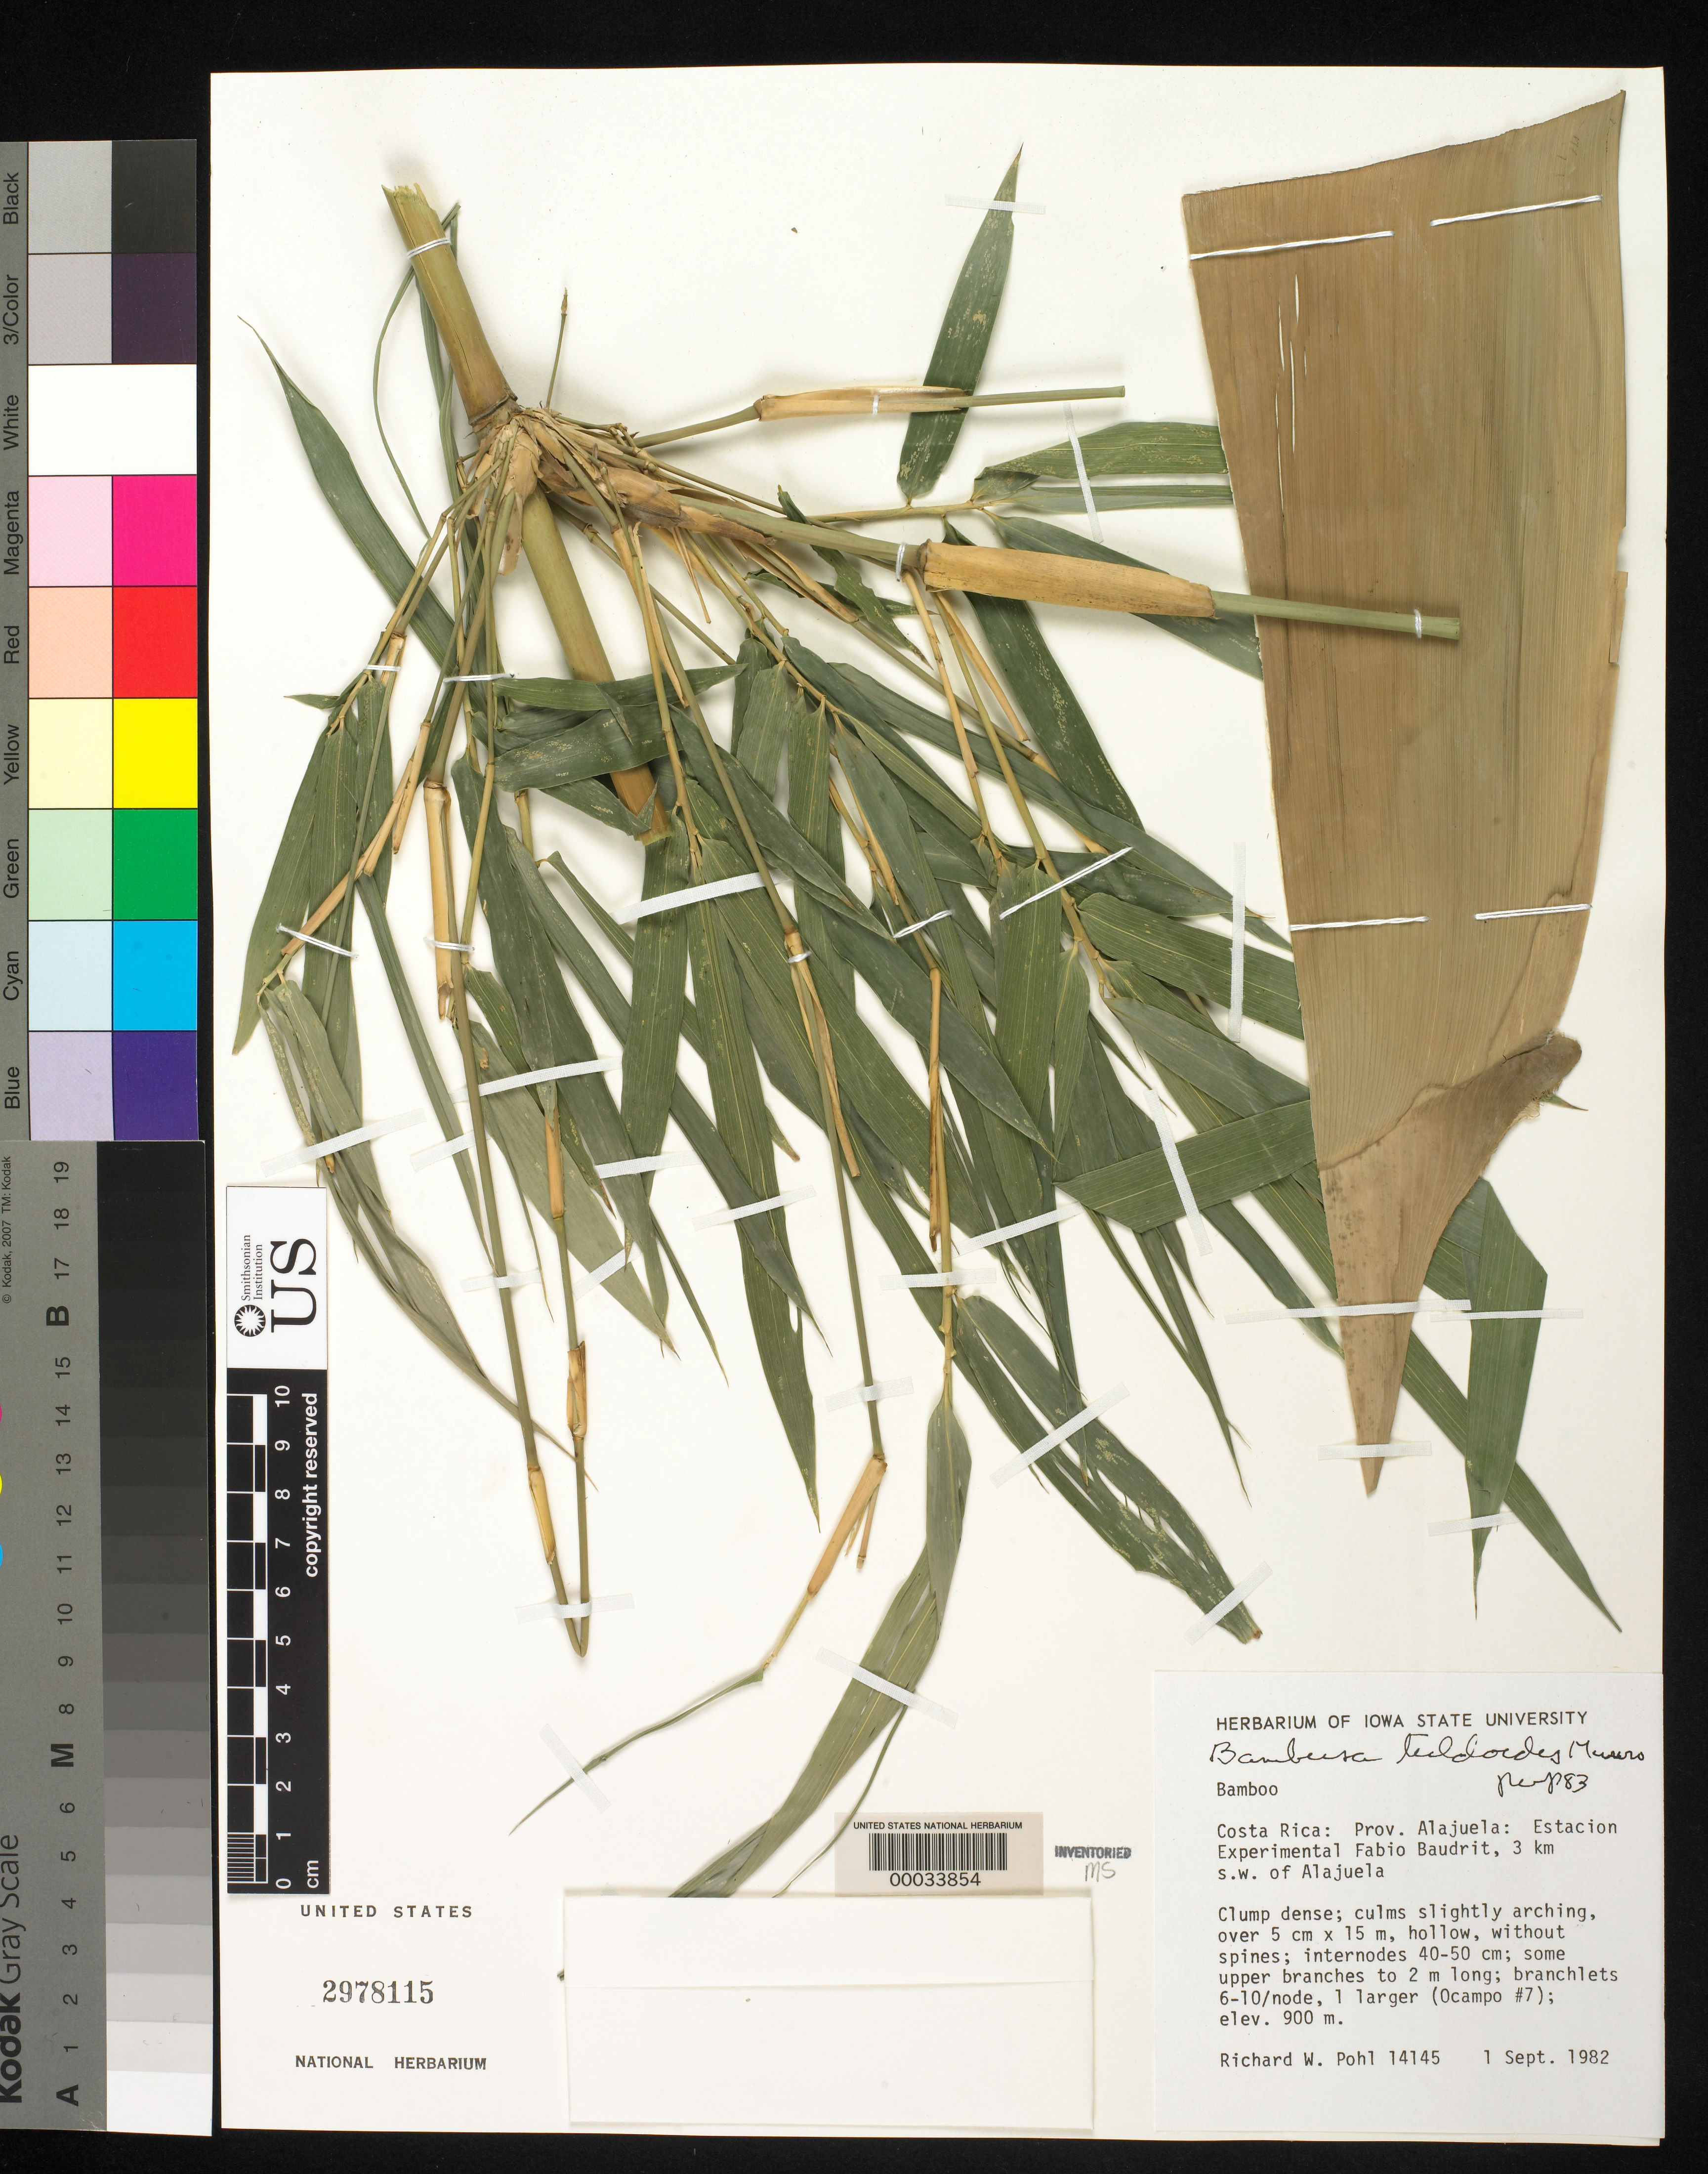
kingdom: Plantae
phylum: Tracheophyta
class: Liliopsida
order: Poales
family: Poaceae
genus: Bambusa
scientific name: Bambusa tuldoides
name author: Munro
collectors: R. W. Pohl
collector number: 14145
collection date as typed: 01 Sep 1982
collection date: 1982-09-01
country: Costa Rica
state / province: San José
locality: Estacion experimental fabio baudrit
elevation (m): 900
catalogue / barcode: US 2978115